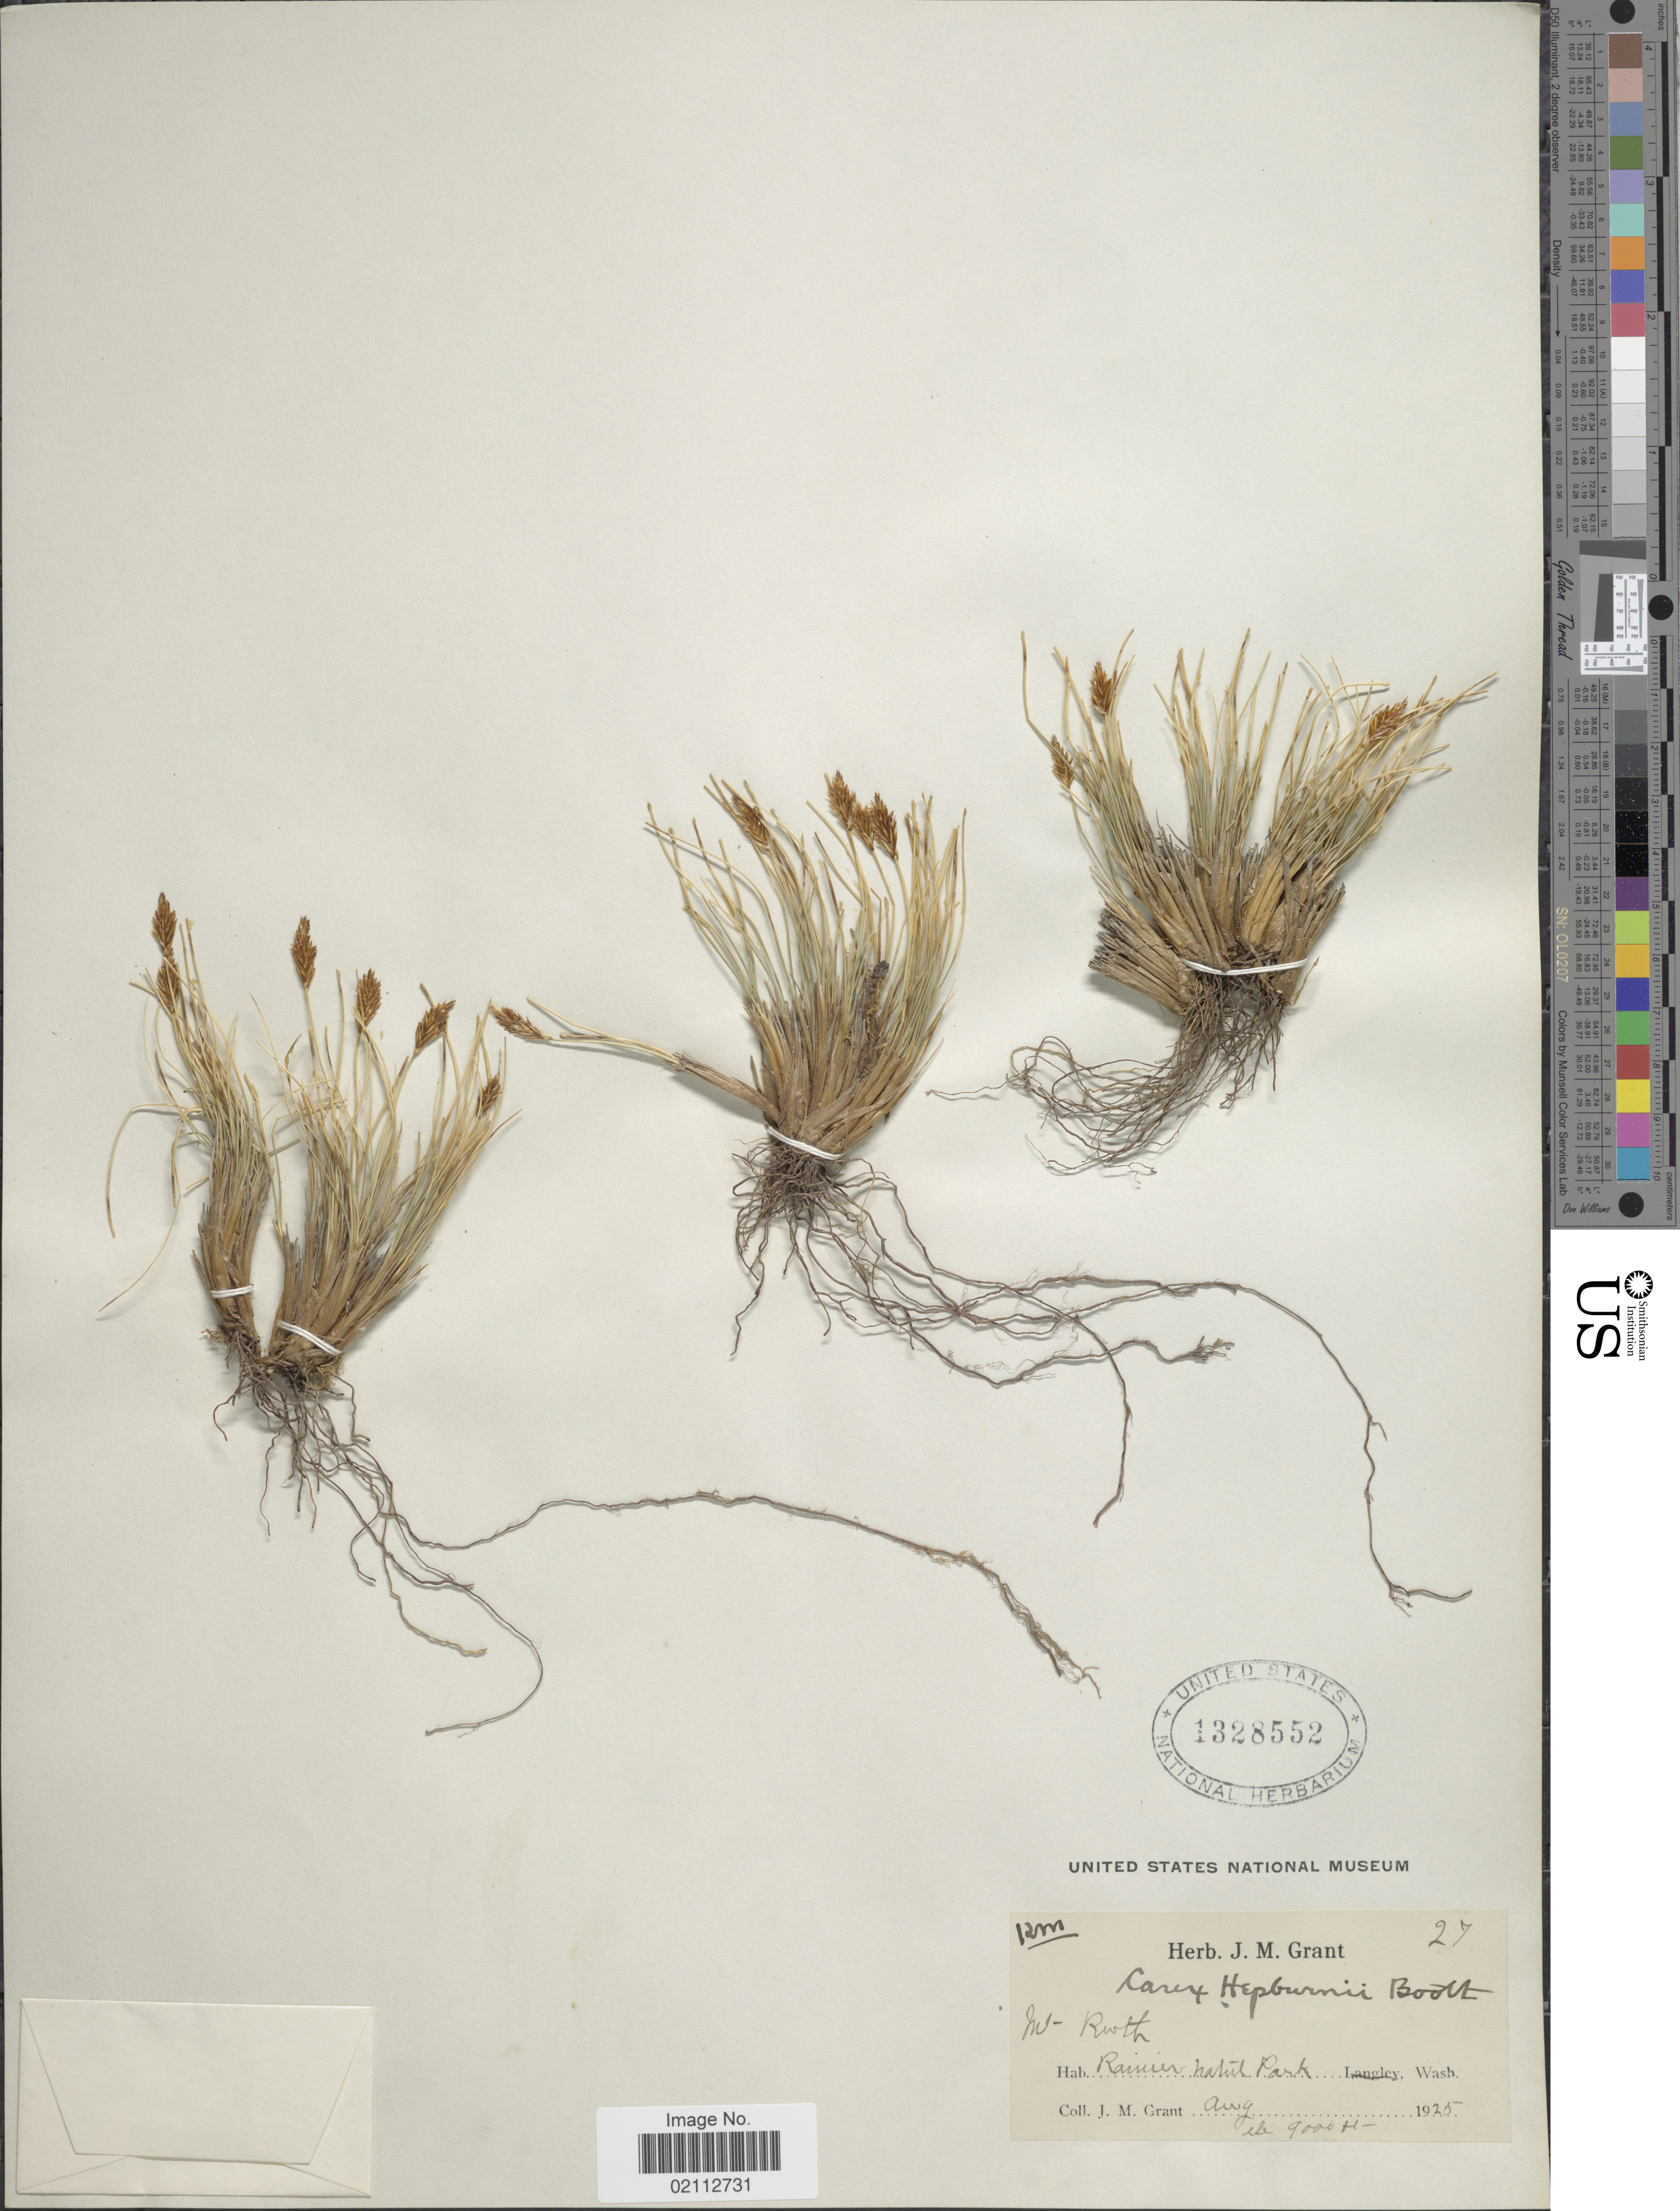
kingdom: Plantae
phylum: Tracheophyta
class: Liliopsida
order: Poales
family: Cyperaceae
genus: Carex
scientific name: Carex nardina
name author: (Hornem.) Fr.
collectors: J. M. Grant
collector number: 27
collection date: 1925-08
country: United States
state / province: Washington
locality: Rainier Nature Park Mt. Ruth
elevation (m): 2743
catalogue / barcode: US 1328552